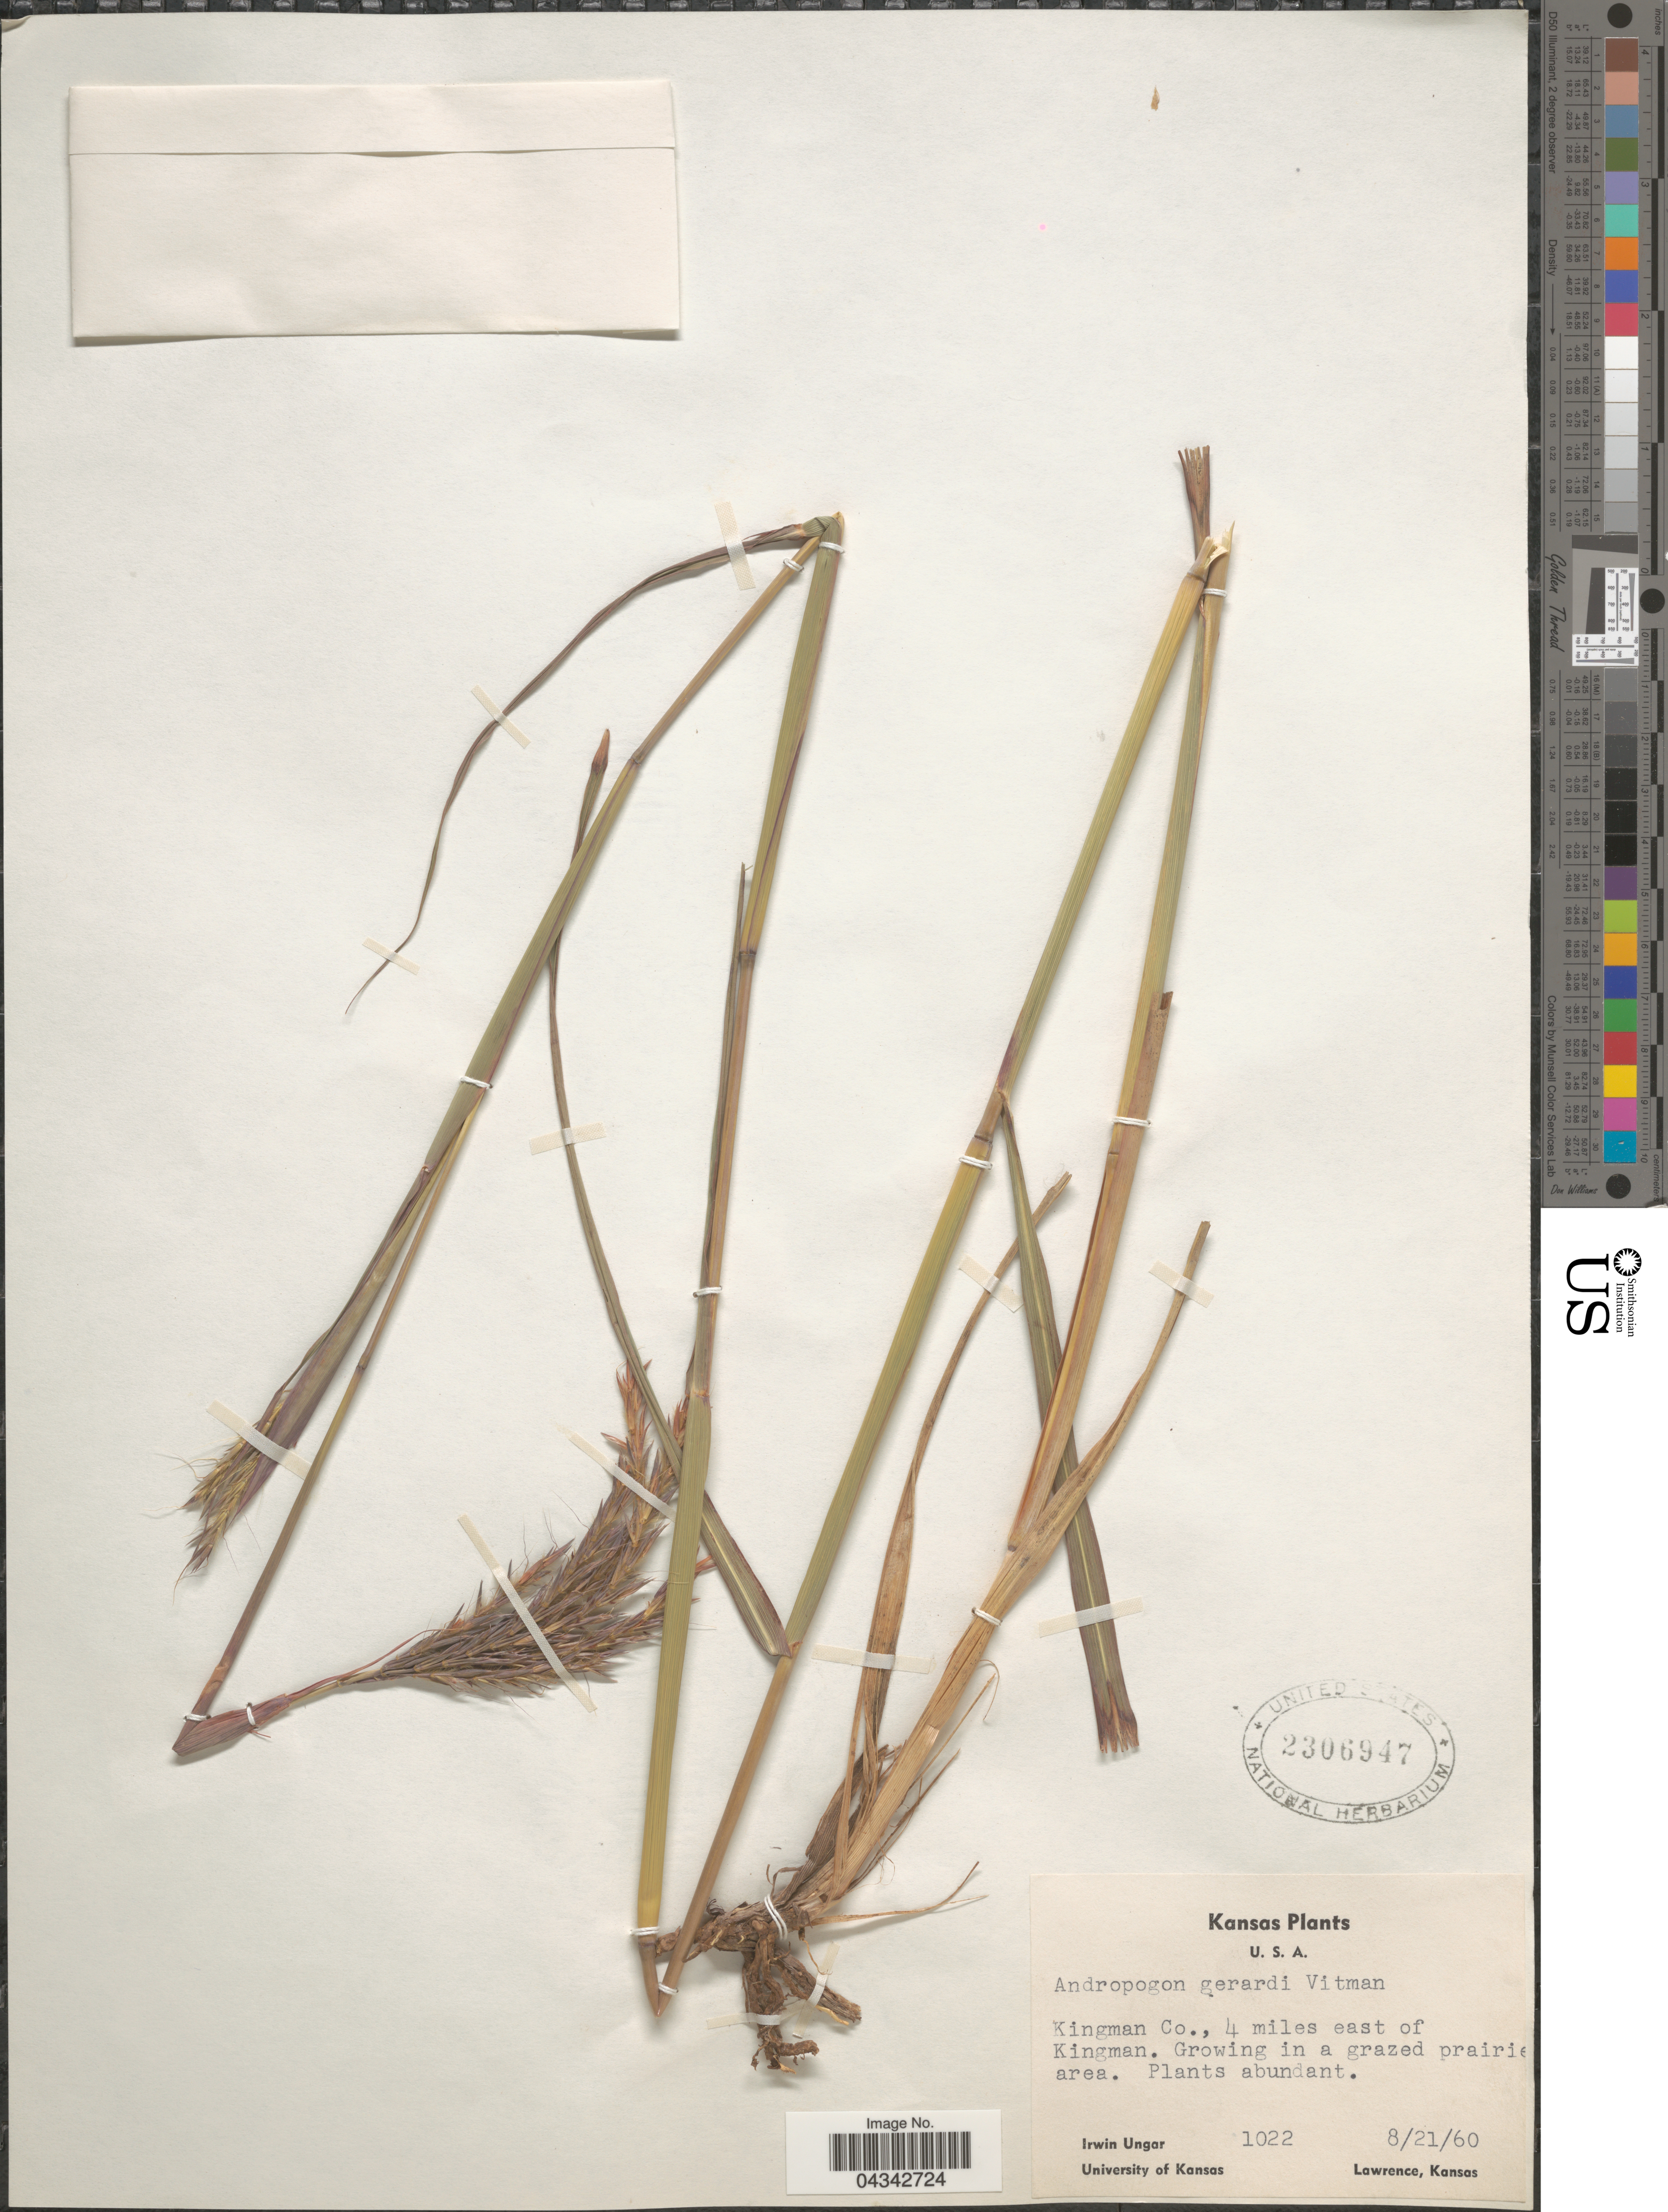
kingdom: Plantae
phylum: Tracheophyta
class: Liliopsida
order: Poales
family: Poaceae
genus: Andropogon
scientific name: Andropogon gerardii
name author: Vitman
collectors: I. Ungar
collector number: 1022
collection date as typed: Transcribed d/m/y: 21/8/60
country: United States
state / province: Kansas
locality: Kingman Co., 4 miles east of Kingman.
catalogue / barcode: US 2306947